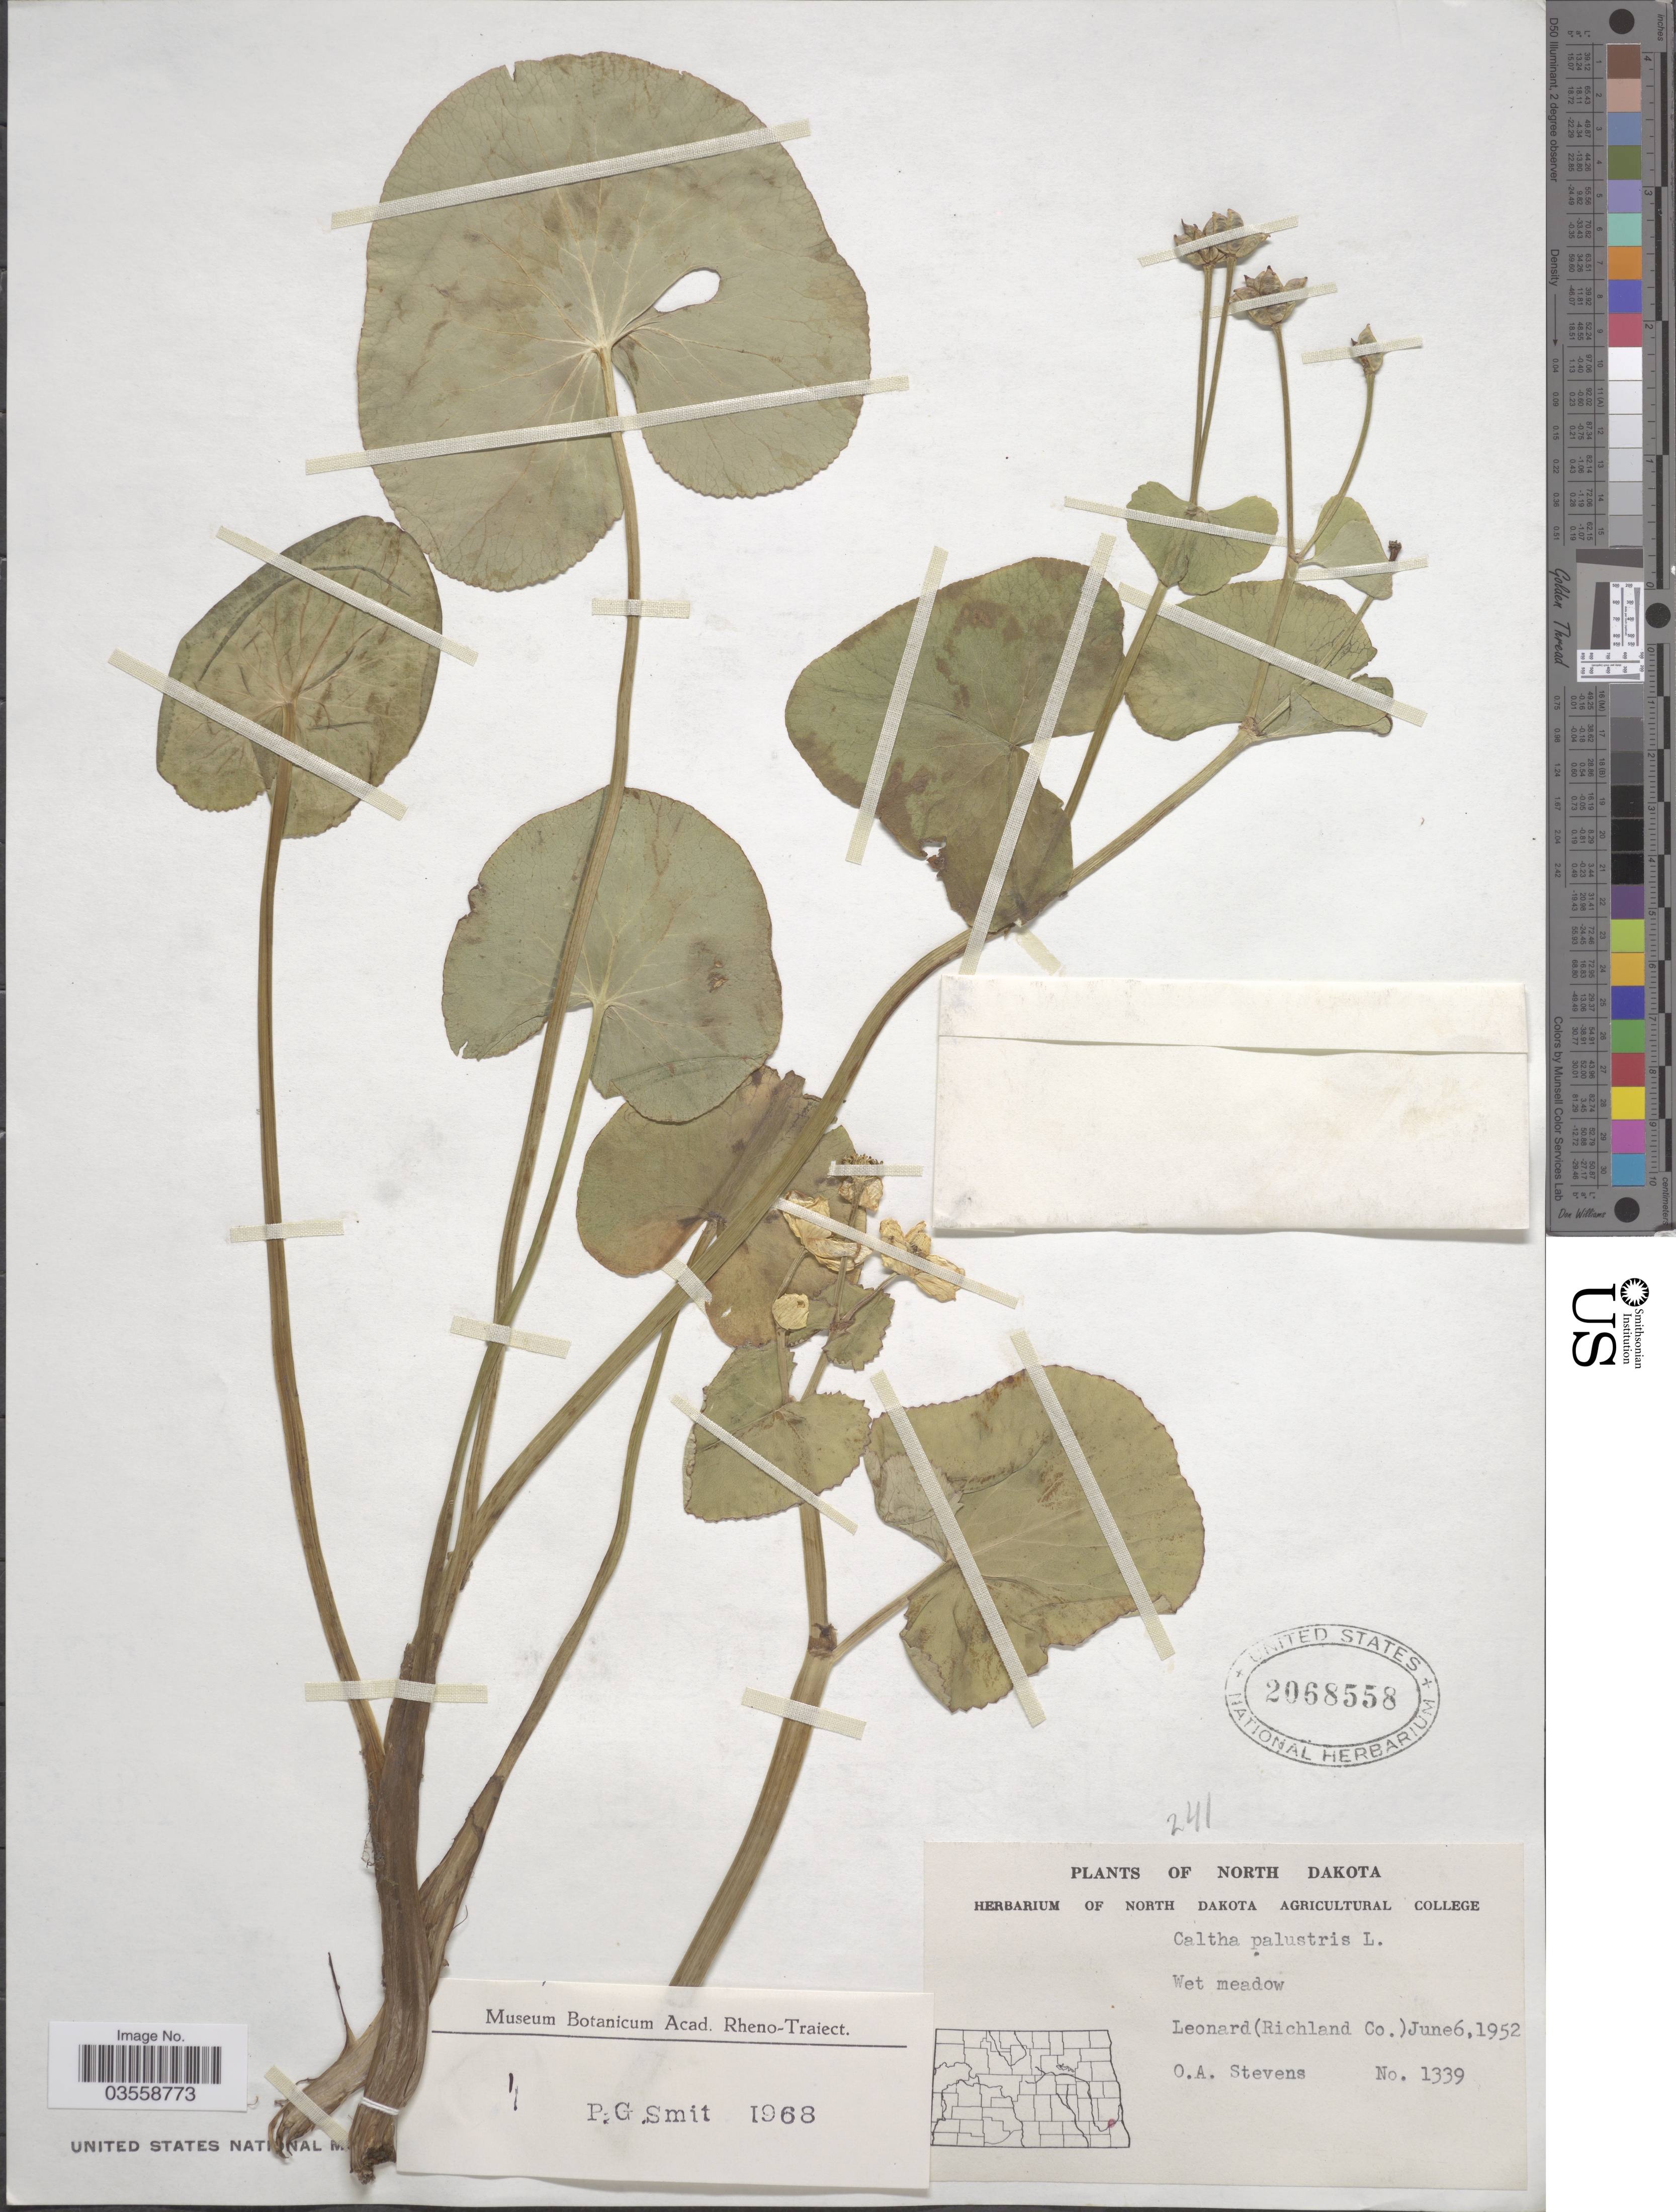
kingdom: Plantae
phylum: Tracheophyta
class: Magnoliopsida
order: Ranunculales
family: Ranunculaceae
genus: Caltha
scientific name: Caltha palustris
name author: L.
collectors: O. A. Stevens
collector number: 1339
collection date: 1952-06-06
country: United States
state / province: North Dakota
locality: Leonard (Richland Co.).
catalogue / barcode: US 2068558